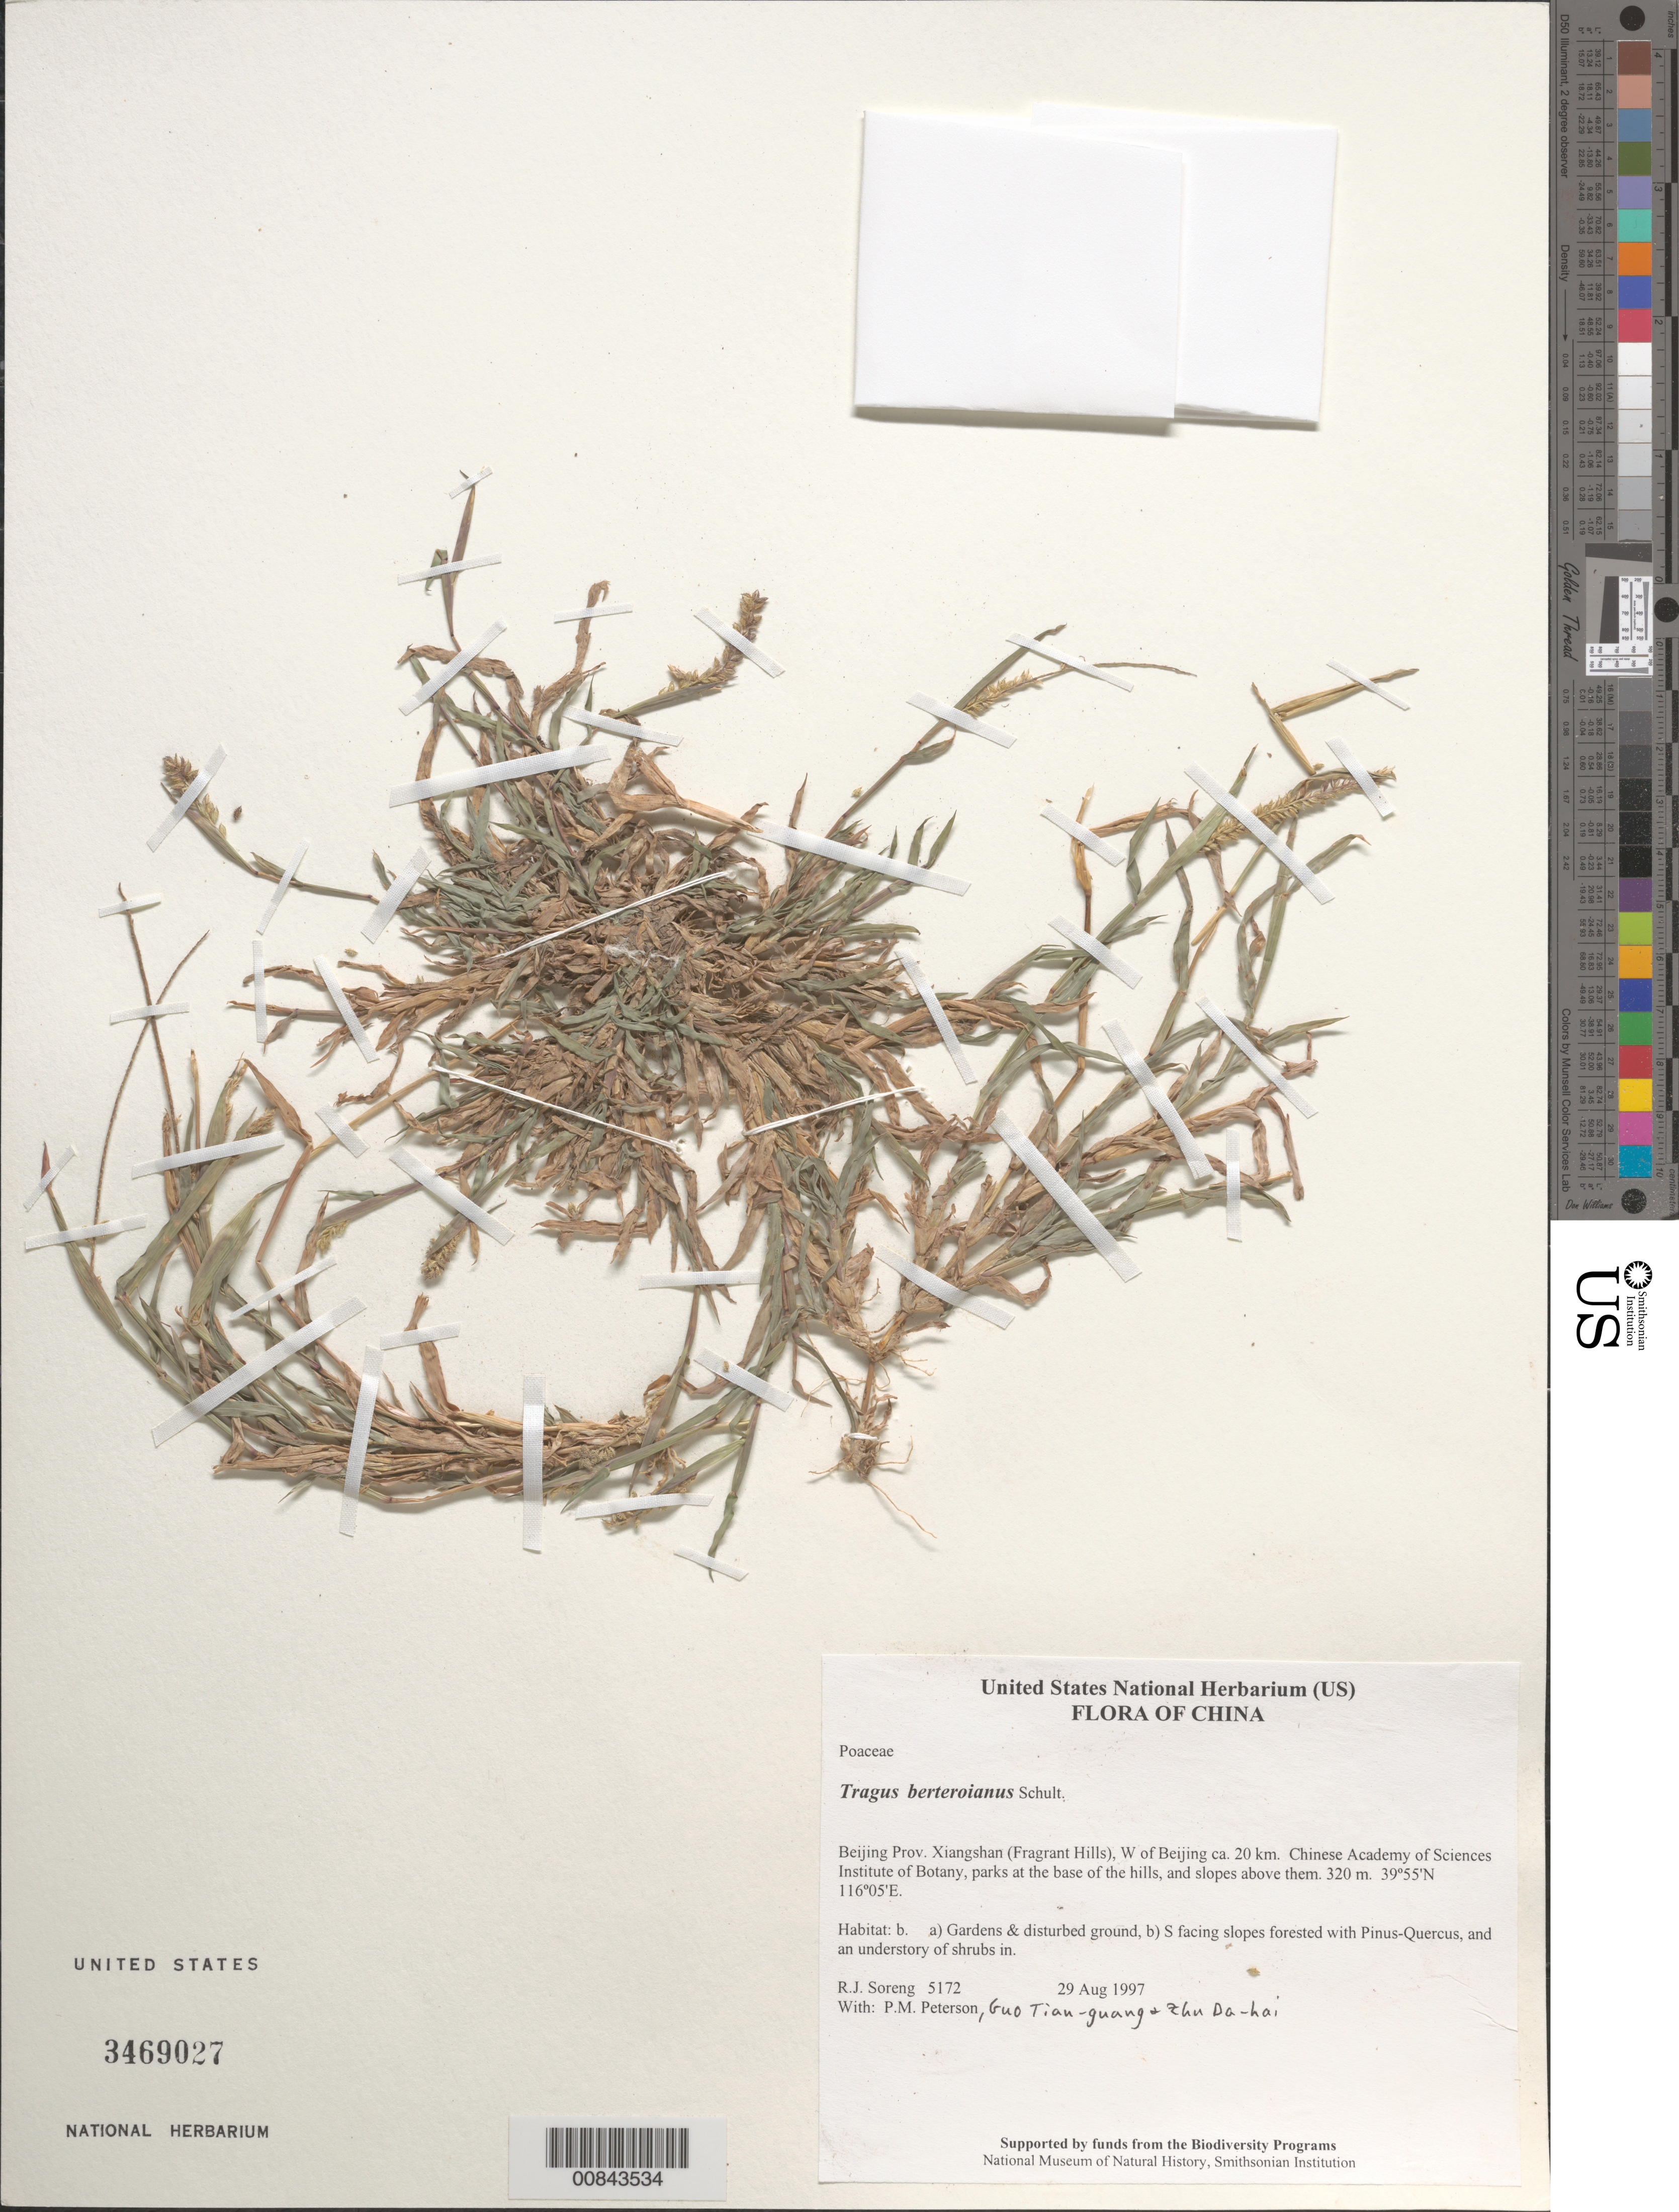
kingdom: Plantae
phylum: Tracheophyta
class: Liliopsida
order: Poales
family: Poaceae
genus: Tragus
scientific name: Tragus berteronianus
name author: Schult.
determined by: Peterson, Paul M., (BOT), Smithsonian Institution - National Museum of Natural History (UNITED STATES)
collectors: R. J. Soreng, P. M. Peterson & Zhu Da-hai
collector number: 5172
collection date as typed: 29 Aug 1997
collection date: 1997-08-29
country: China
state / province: Beijing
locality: Xiangshan (Fragrant Hills), W of Beijing ca. 20 km Chinese Academy of Sciences Institute of Botany, parks at the base of the hills, and slopes above them.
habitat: Habitat: b. a) Gardens & disturbed ground, b) S facing slopes forested with Pinus-Quercus, and an understory of shrubs in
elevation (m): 320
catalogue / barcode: US 3469027